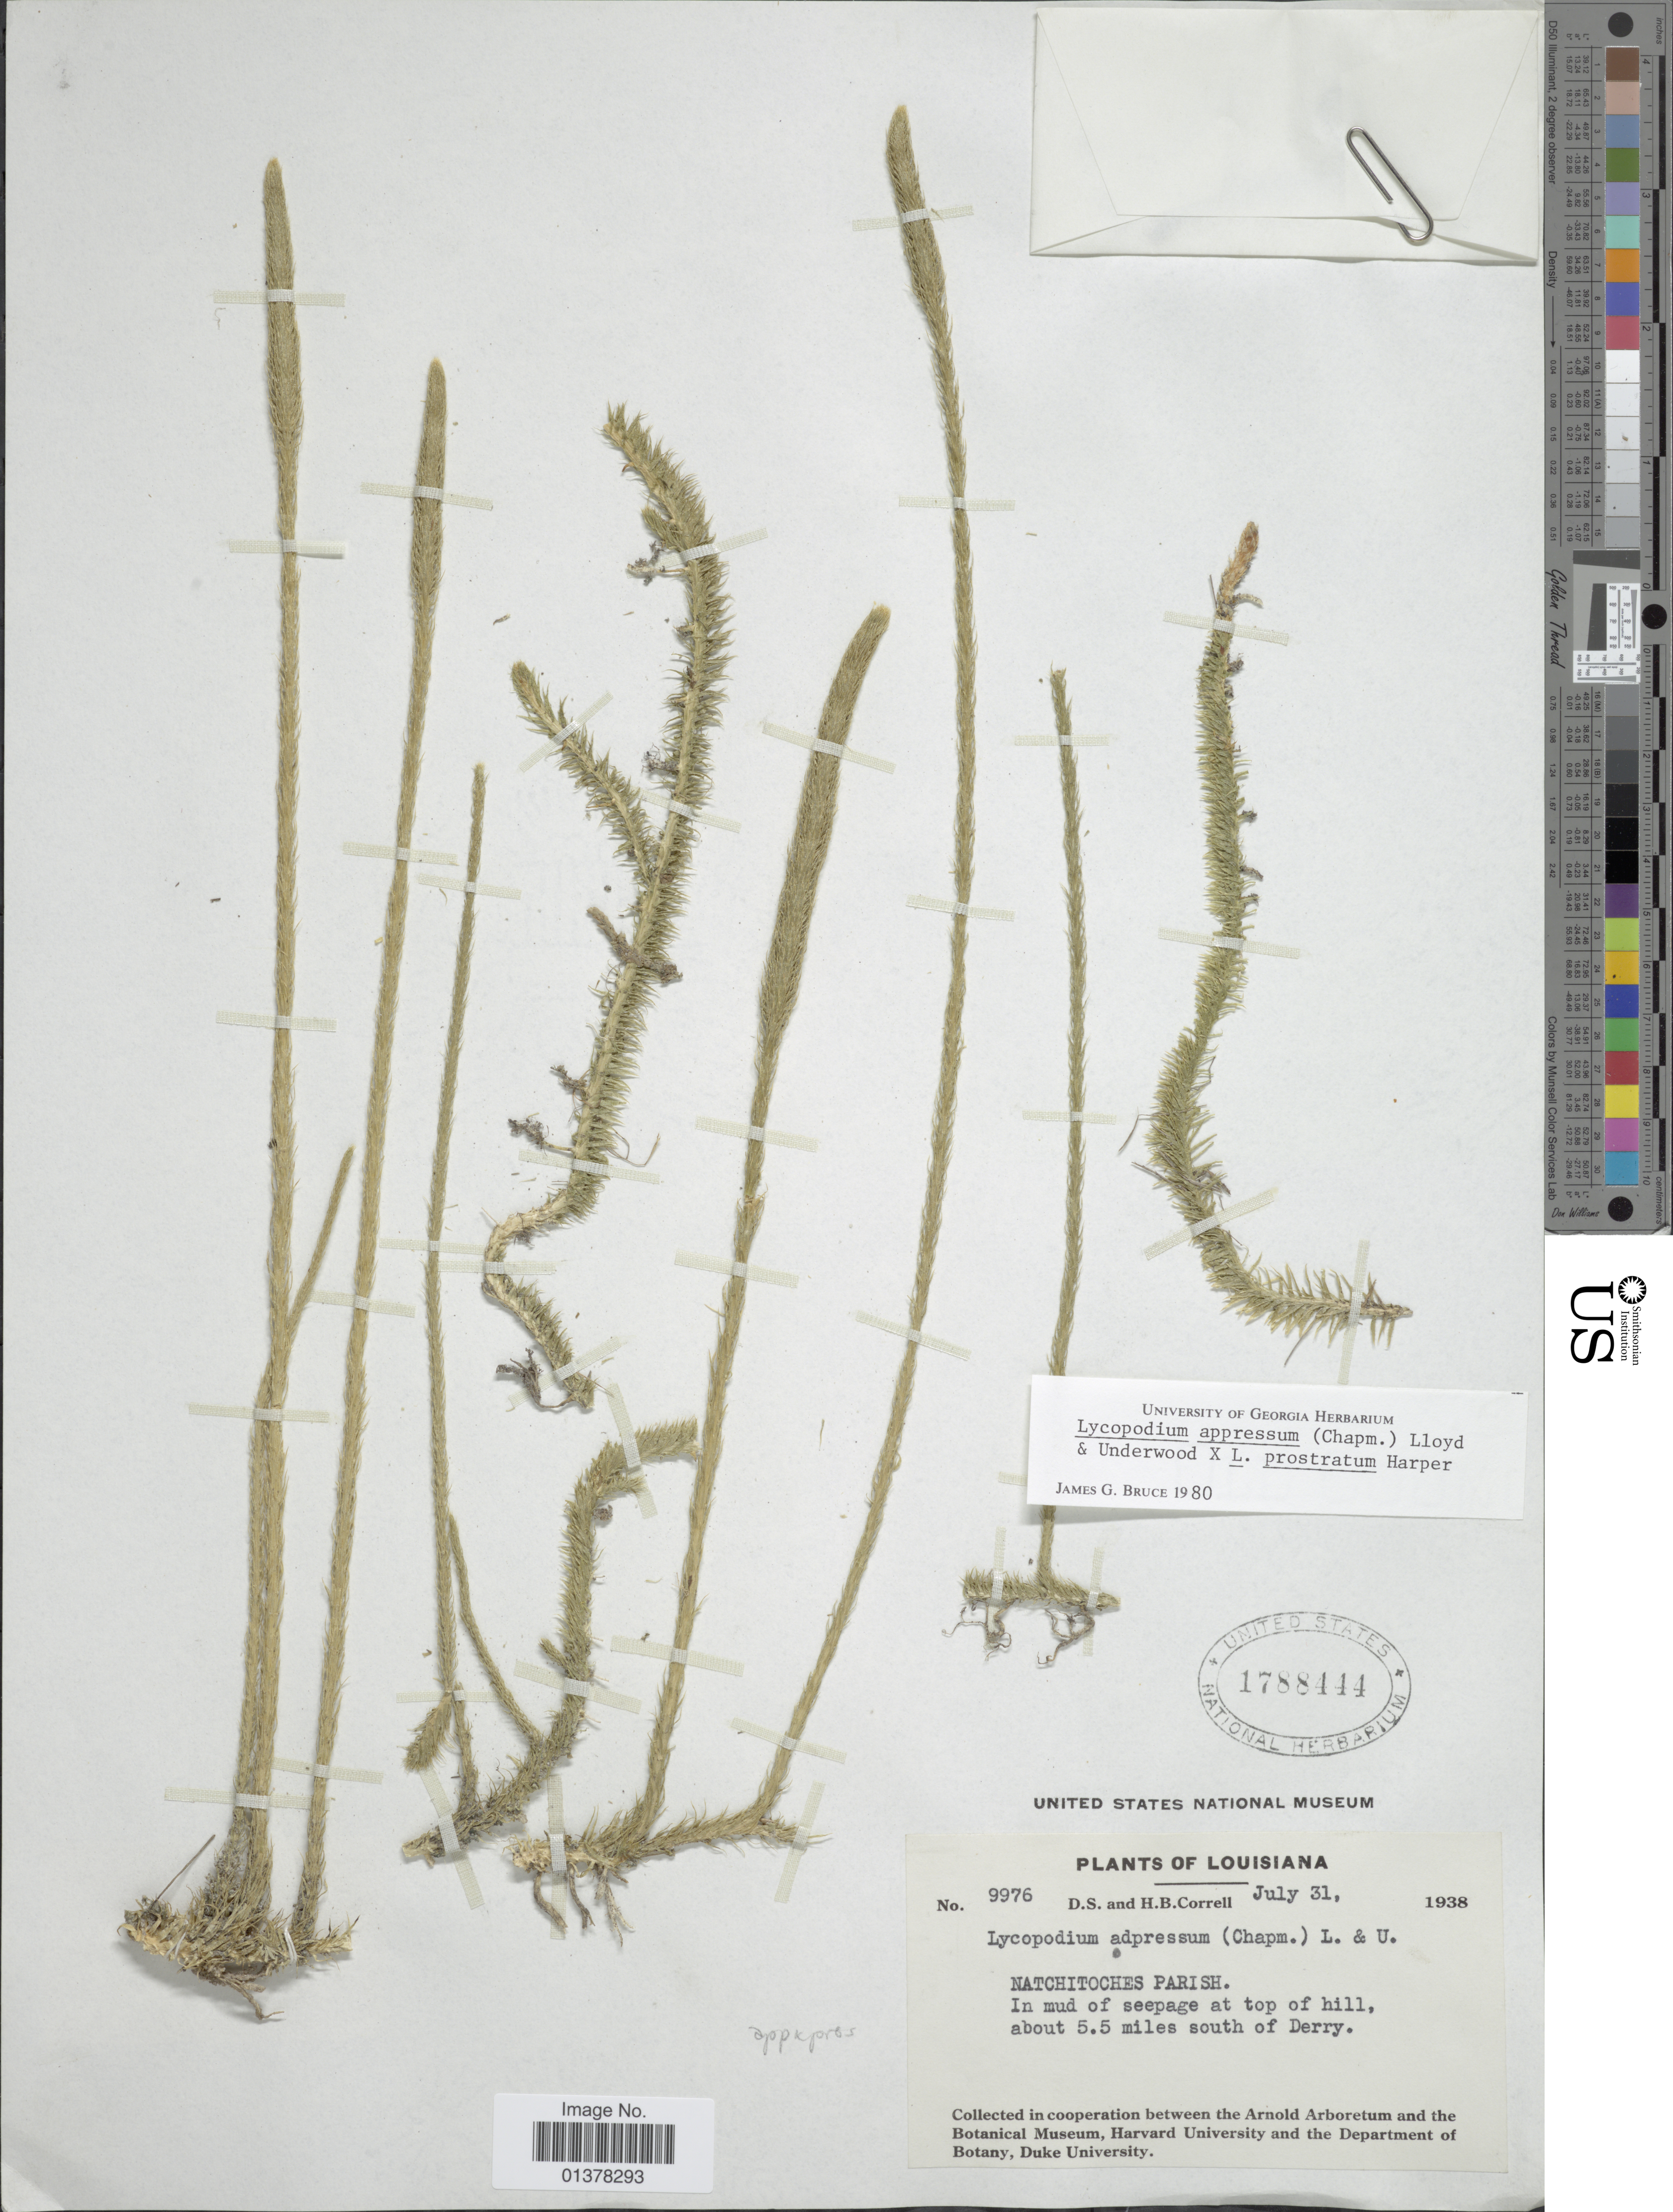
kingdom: Plantae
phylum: Tracheophyta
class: Lycopodiopsida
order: Lycopodiales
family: Lycopodiaceae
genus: Lycopodiella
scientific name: Lycopodiella appressa x L. prostrata (R.M. Harper) Cranfill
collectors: D. S. Correll & H. Correll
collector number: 9976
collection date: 1938-07-31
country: United States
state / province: Louisiana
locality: Natchitoches parish, in mud of seepage at top of hill, about 5.5 miles south of Derry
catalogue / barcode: US 1788444